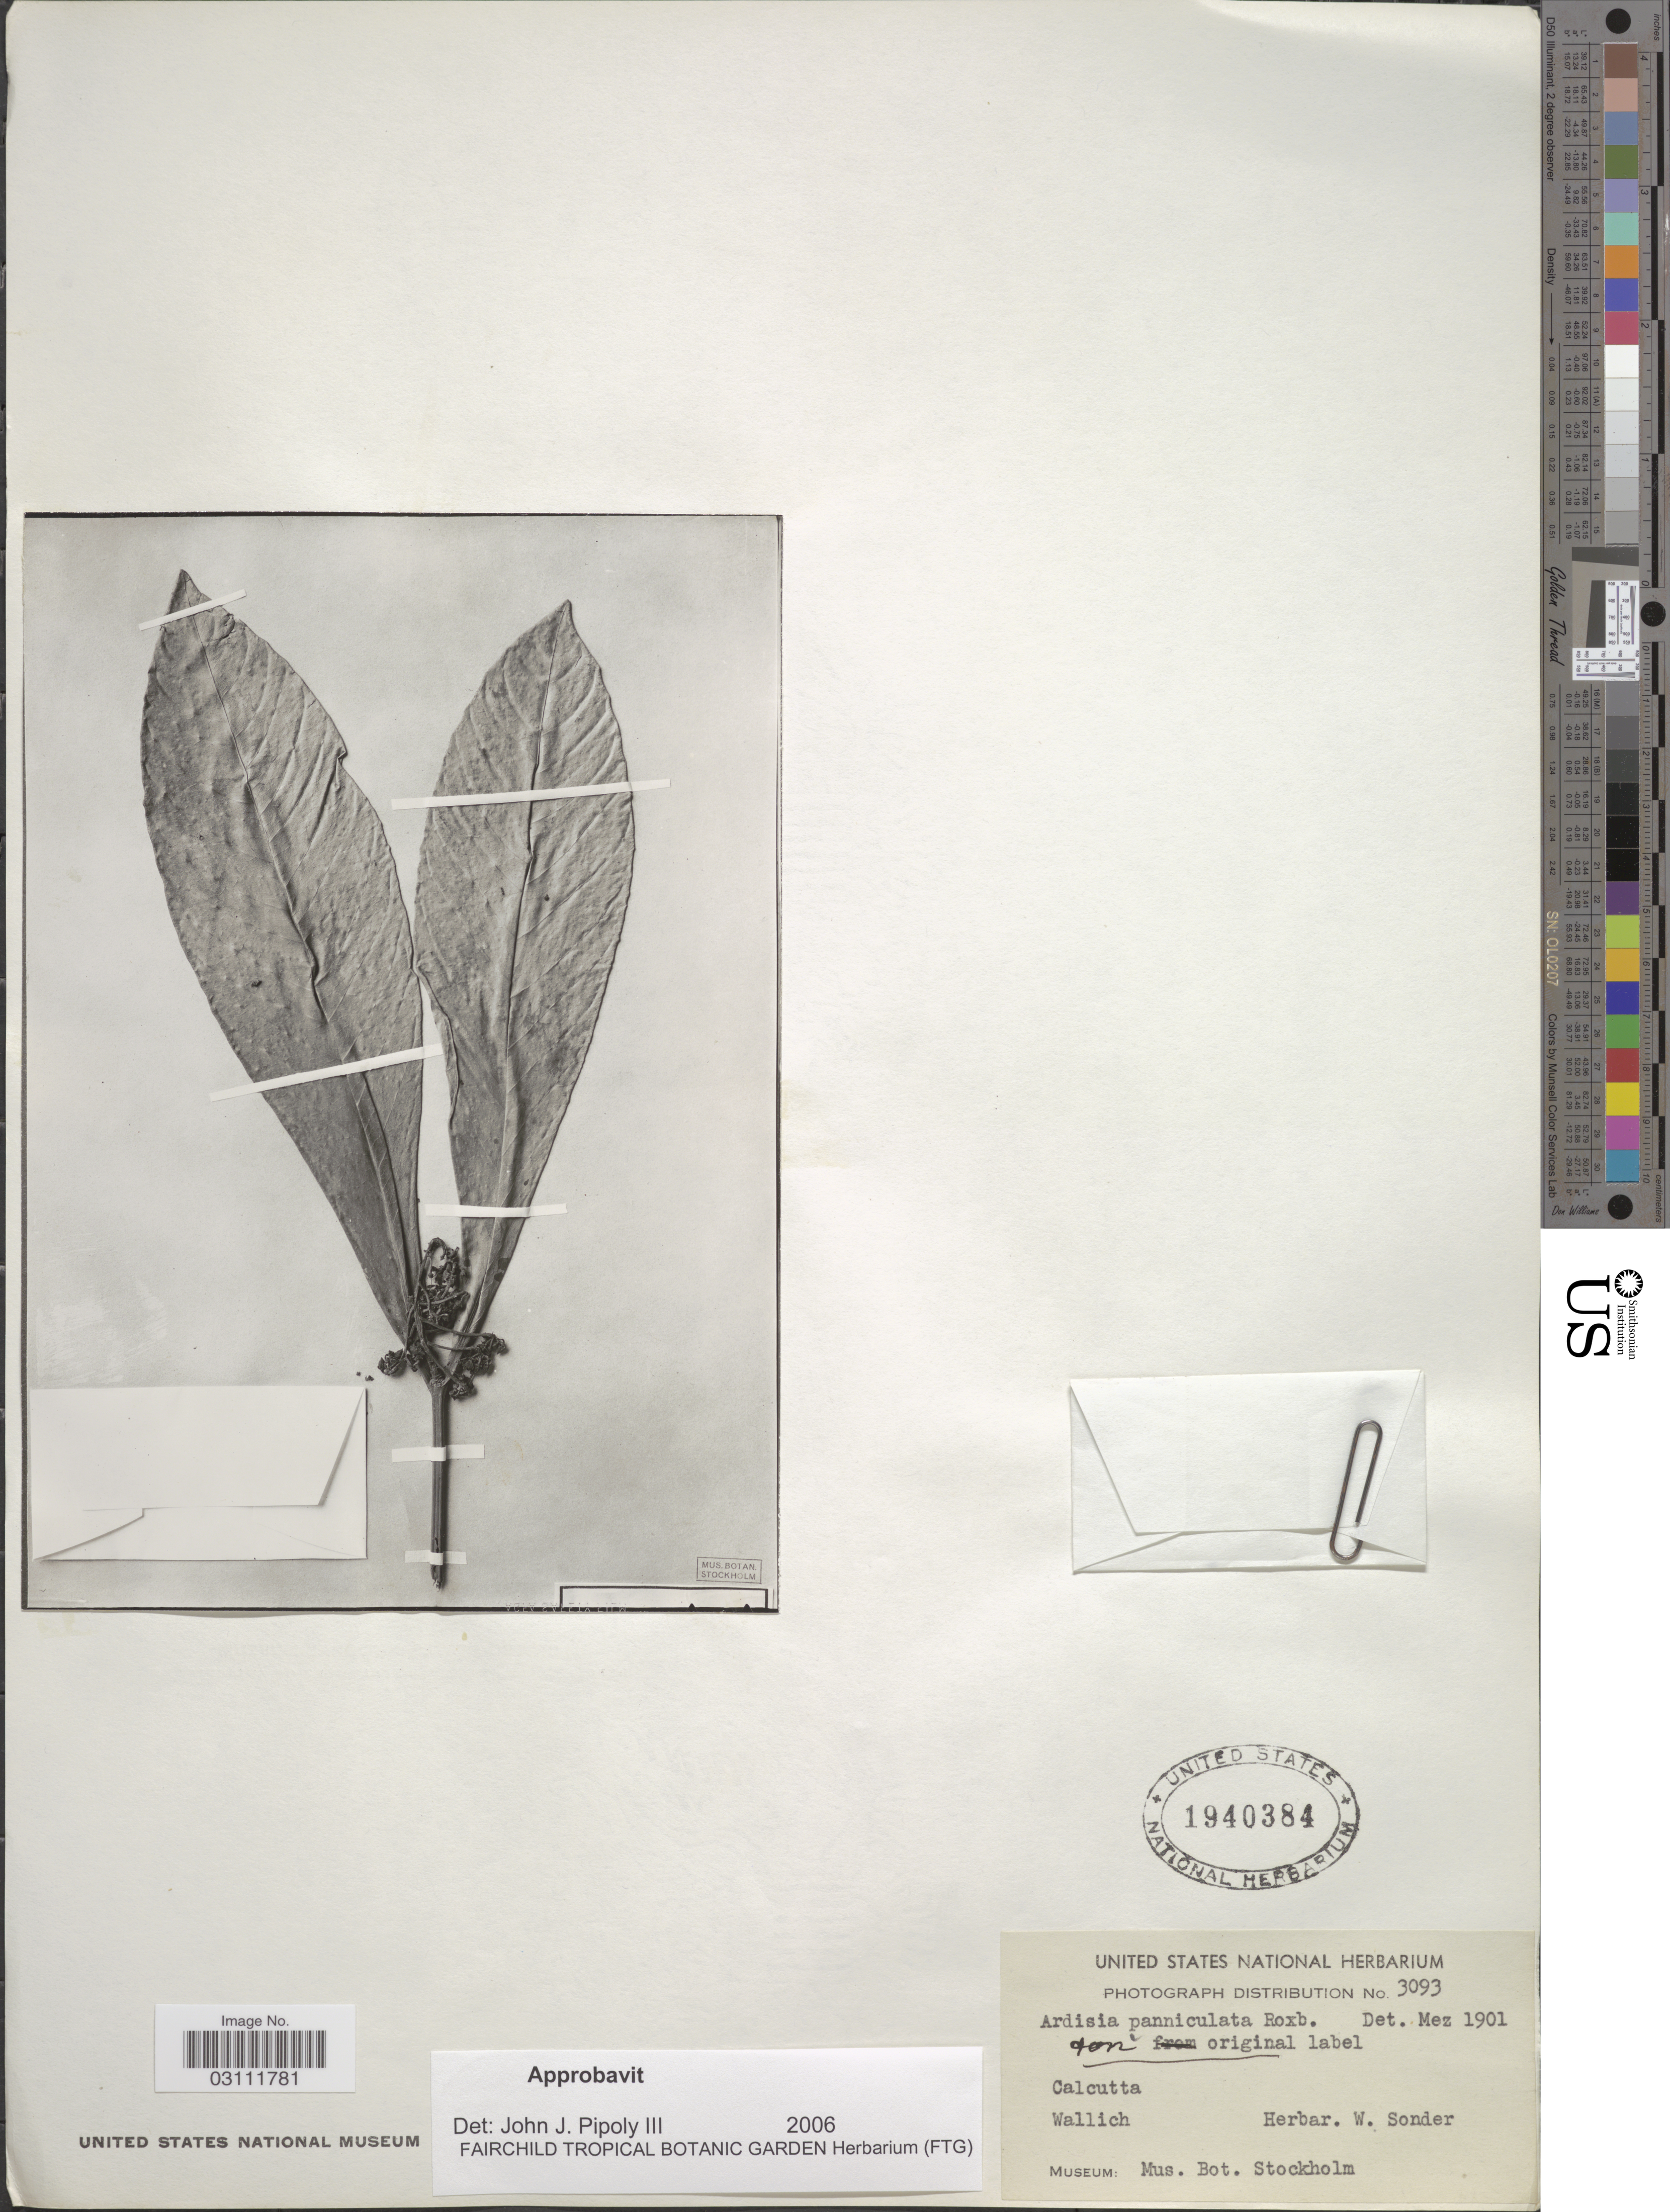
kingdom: Plantae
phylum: Tracheophyta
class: Magnoliopsida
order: Ericales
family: Primulaceae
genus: Ardisia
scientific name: Ardisia paniculata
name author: Roxb.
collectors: -- Wallich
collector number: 3093?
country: India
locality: Calcutta.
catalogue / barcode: US 1940384